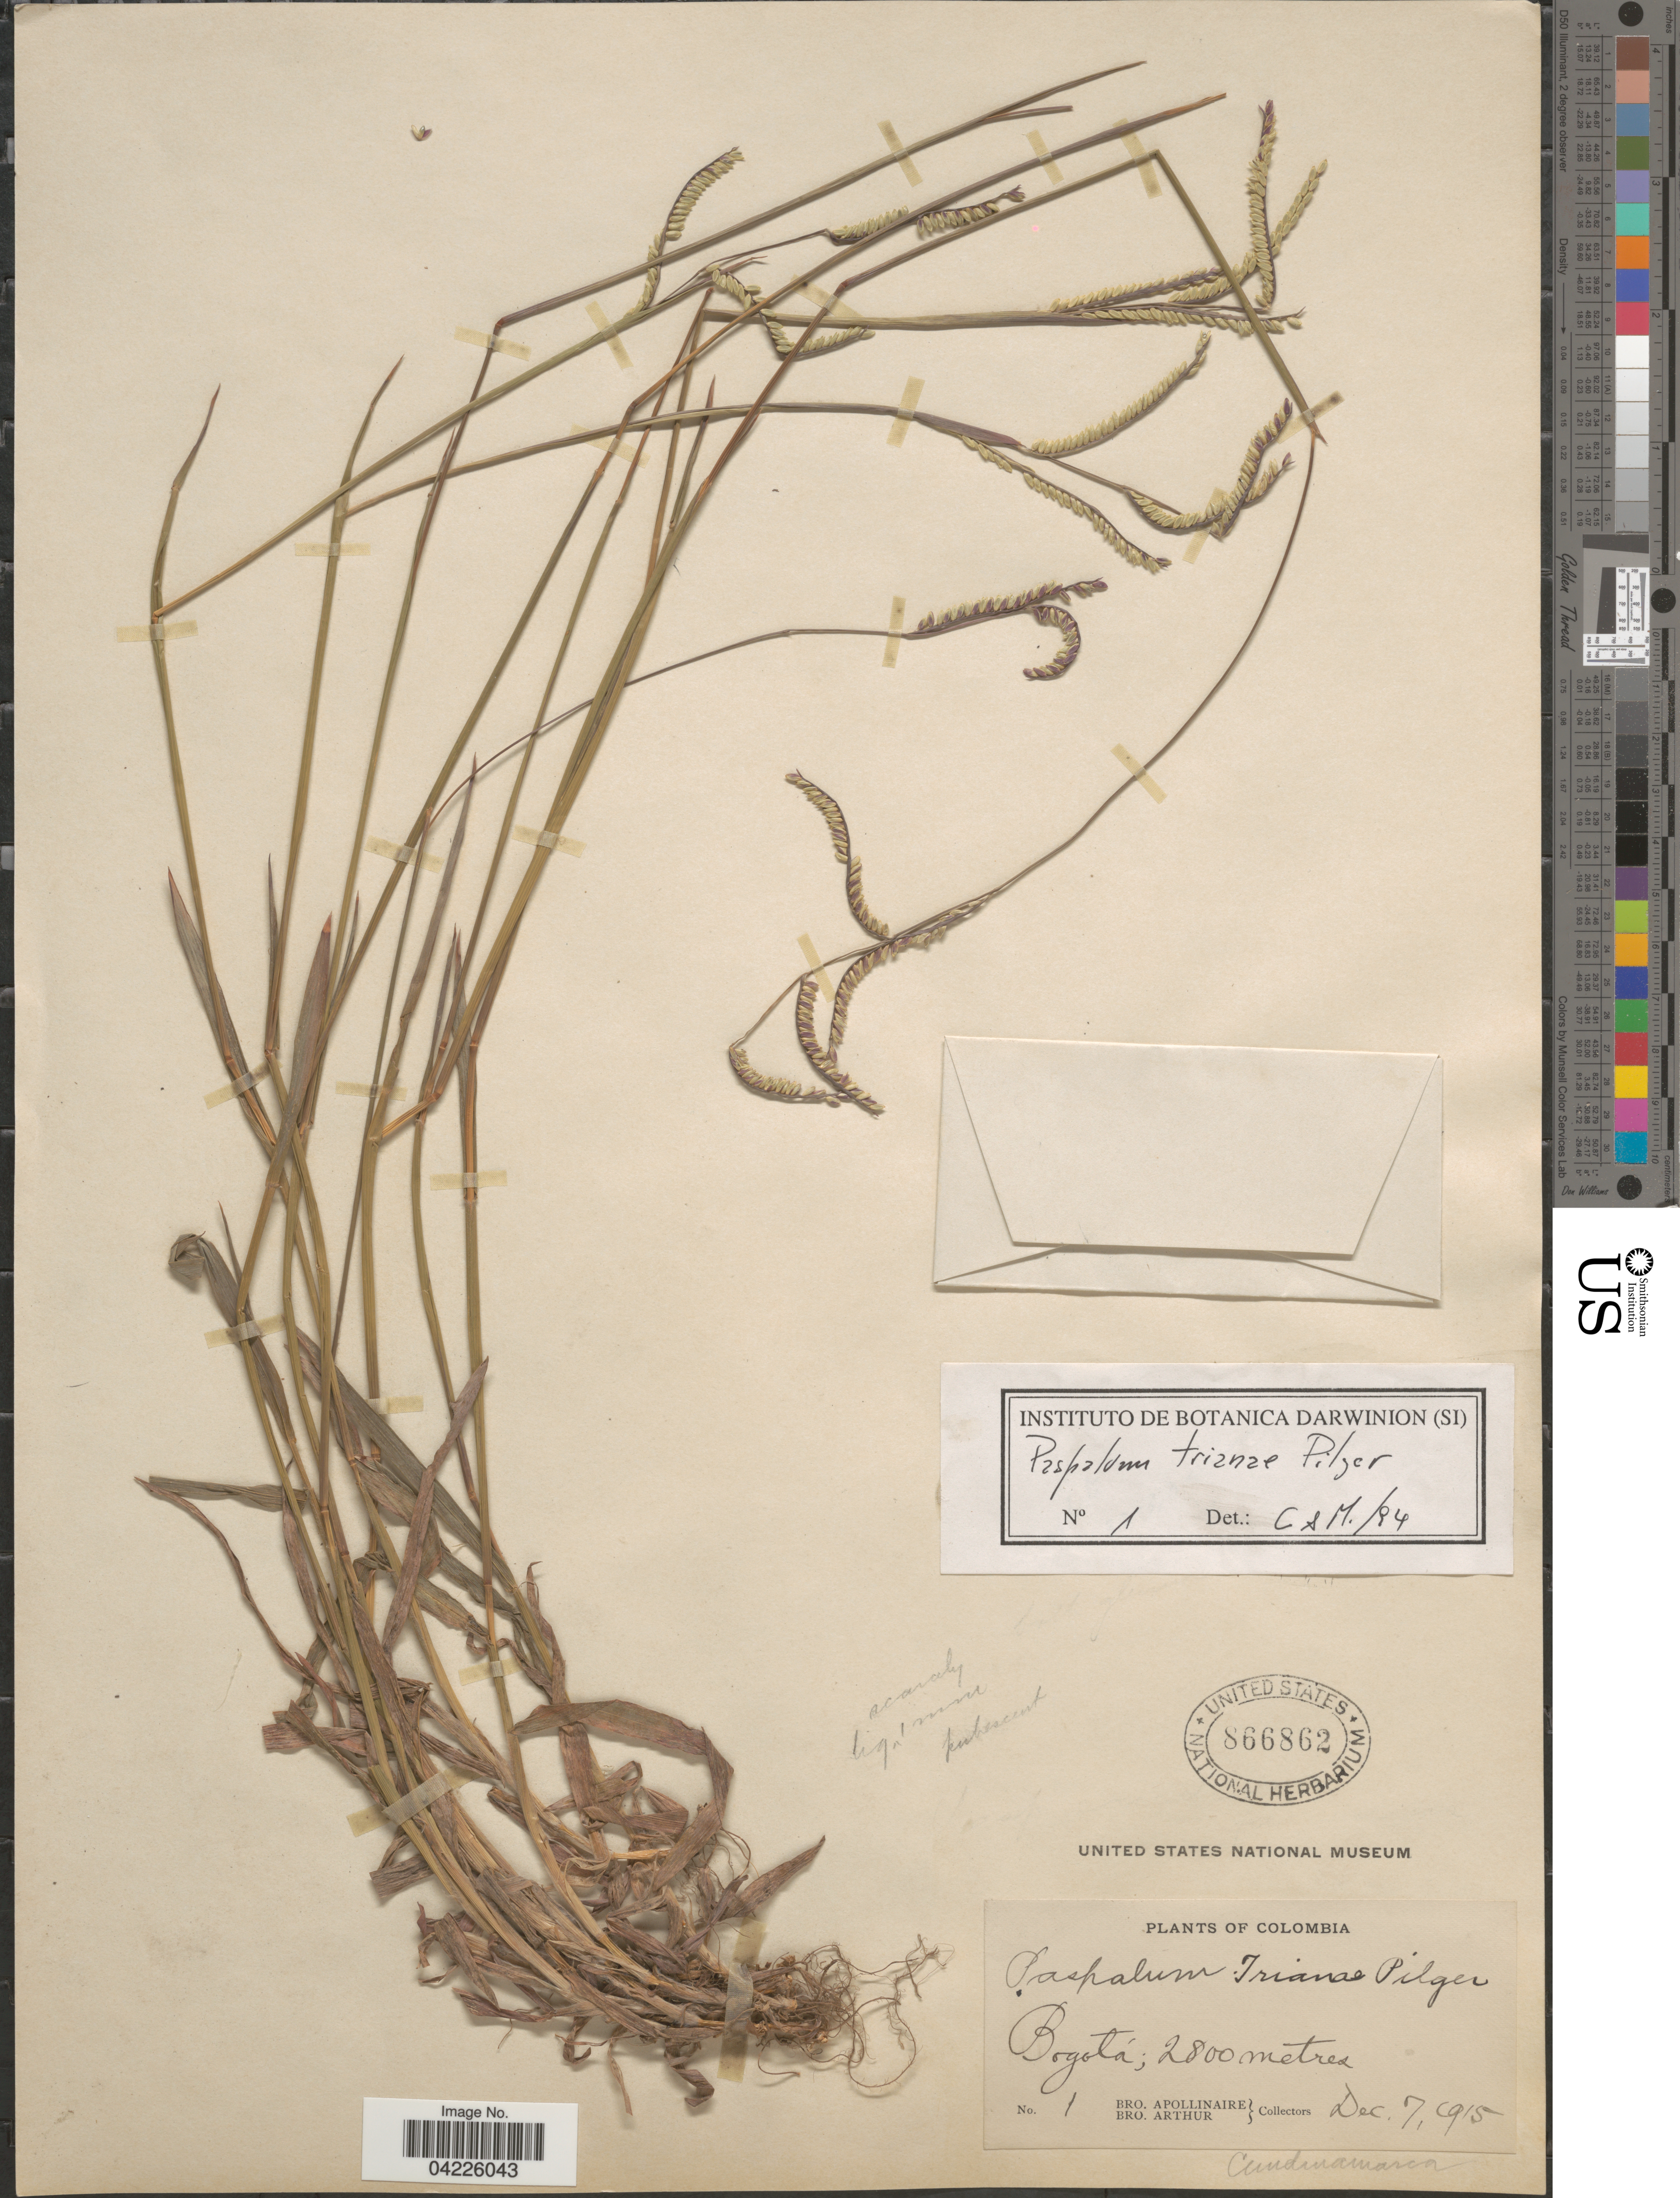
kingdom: Plantae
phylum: Tracheophyta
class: Liliopsida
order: Poales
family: Poaceae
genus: Paspalum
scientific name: Paspalum trianae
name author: Pilg.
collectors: Bro. Apollinaire & Bro. Arthur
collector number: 1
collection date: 1915-12-07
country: Colombia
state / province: Bogota D.C.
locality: Bogotá.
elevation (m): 2800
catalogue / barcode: US 866862